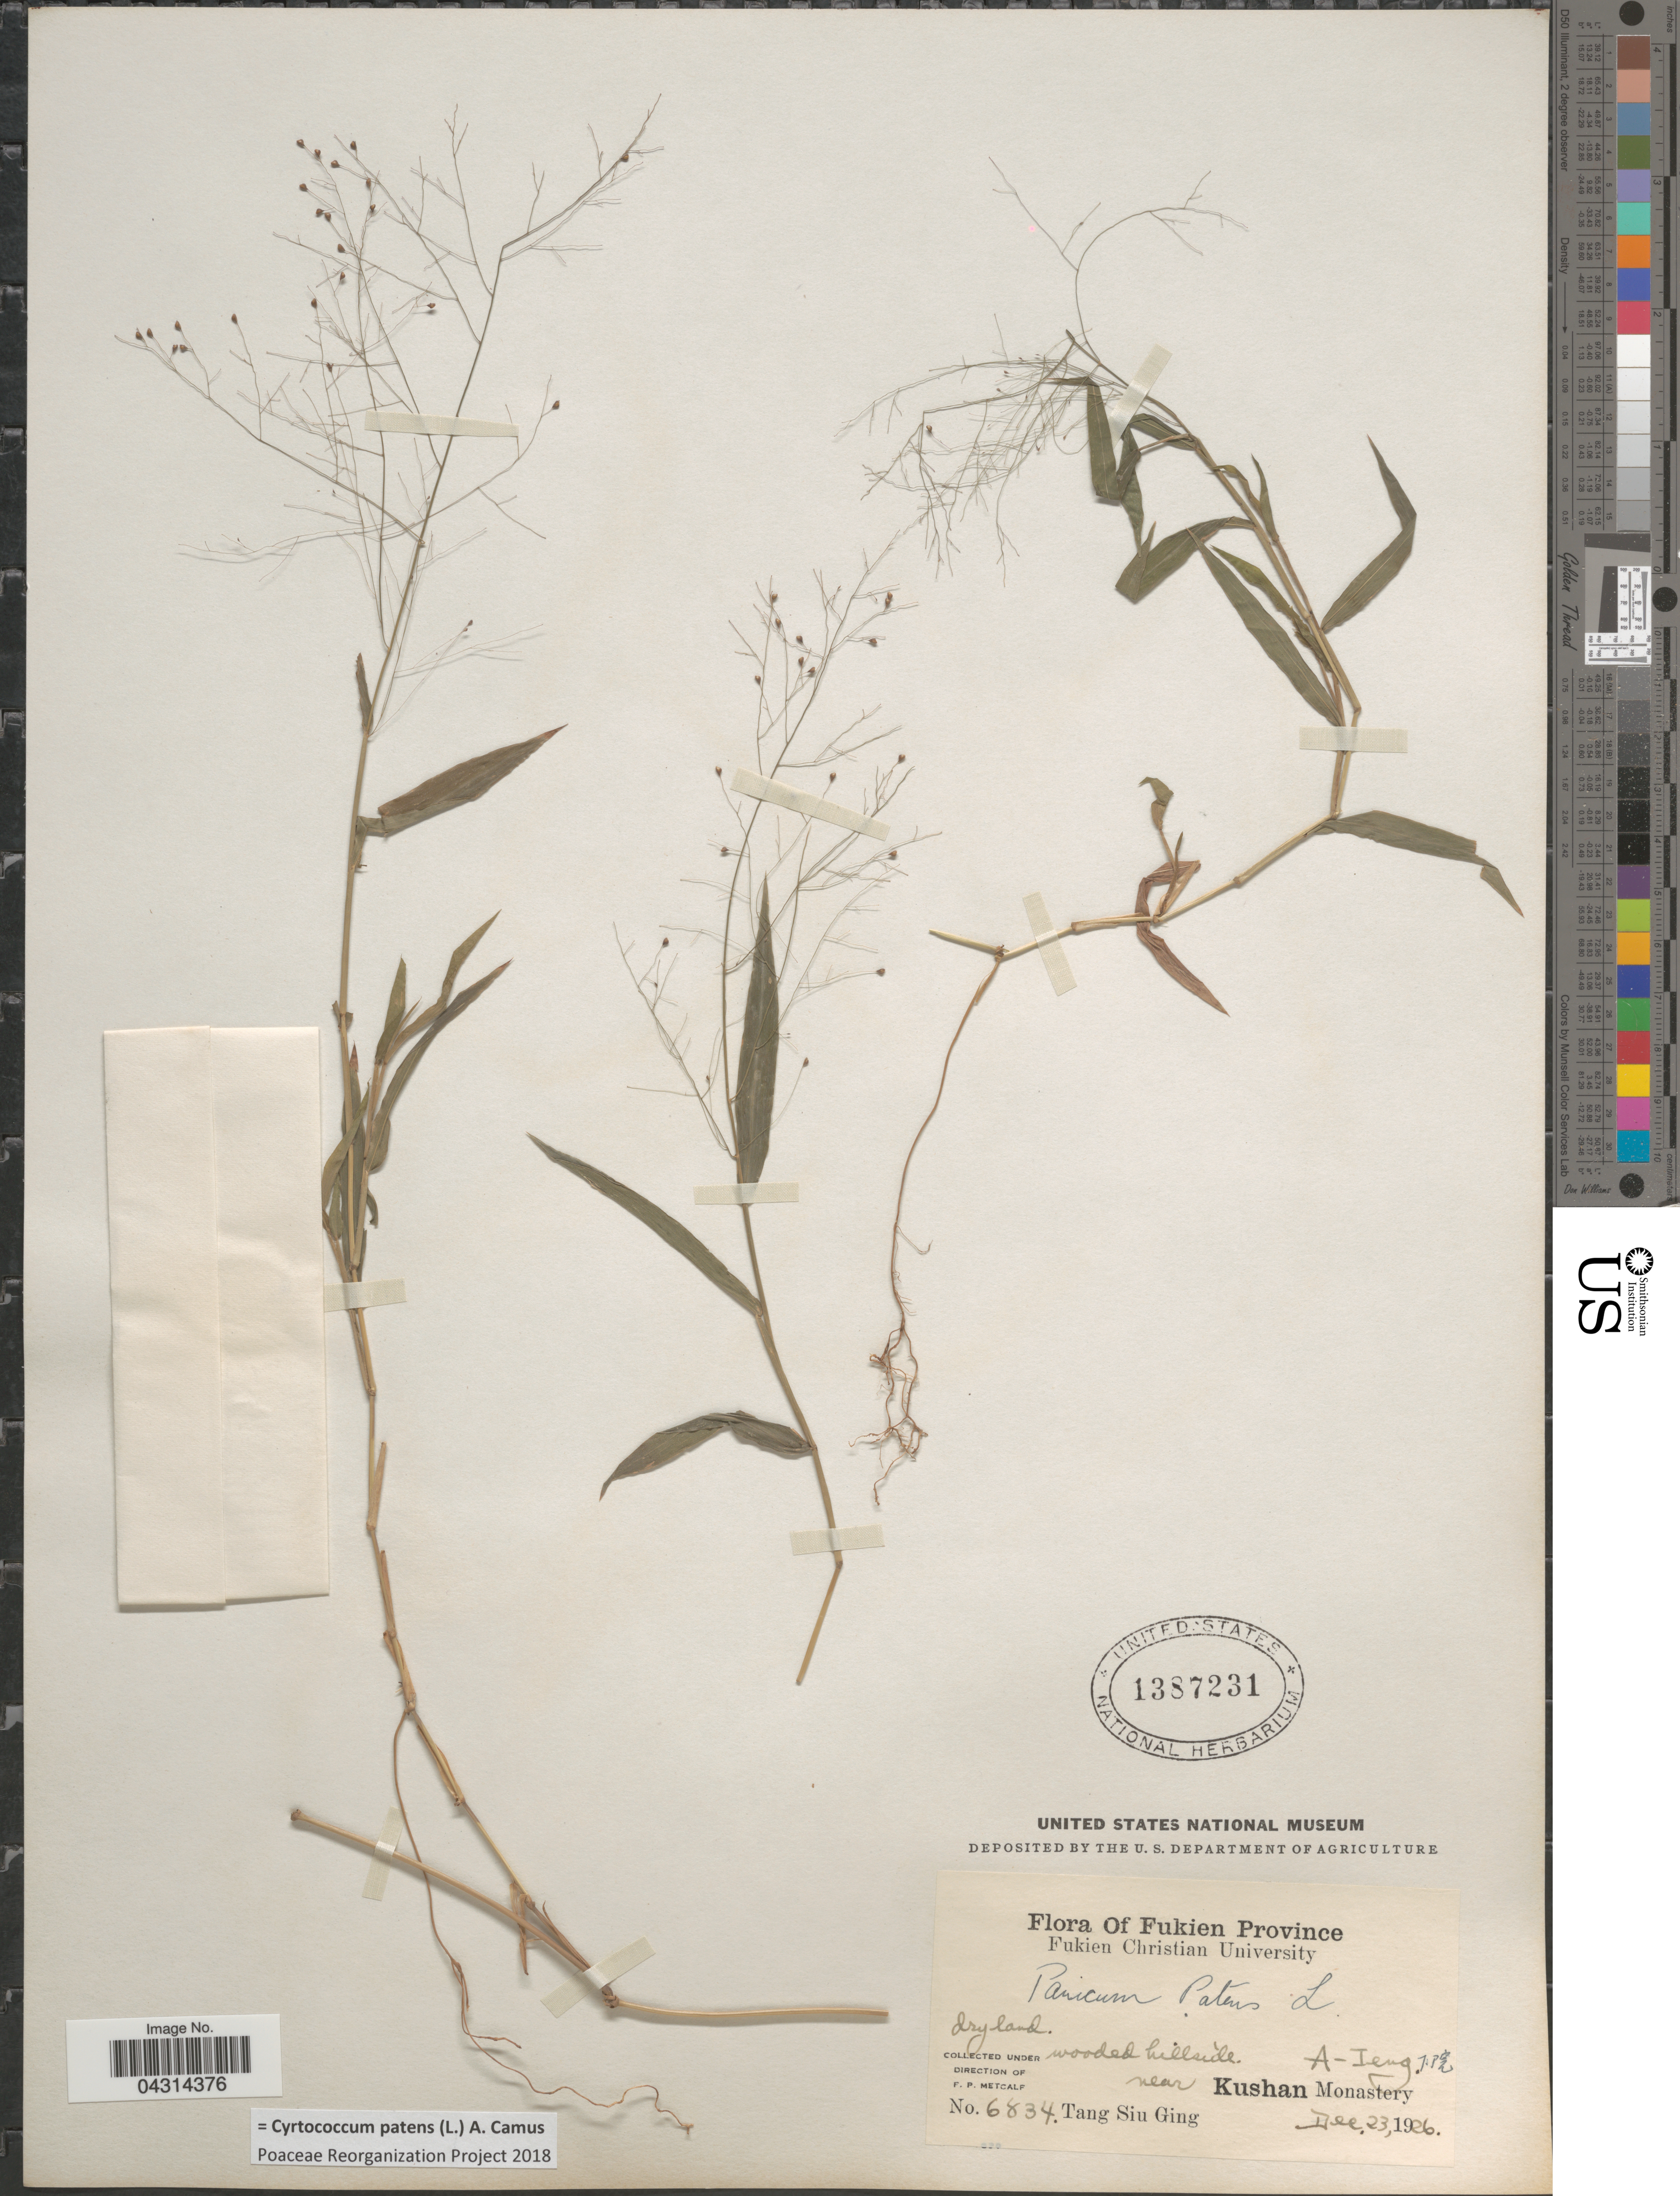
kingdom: Plantae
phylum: Tracheophyta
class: Liliopsida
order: Poales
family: Poaceae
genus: Cyrtococcum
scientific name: Cyrtococcum patens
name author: (L.) A. Camus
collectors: F. Metcalf & T. Ging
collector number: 6834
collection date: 1926-12-23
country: China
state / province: Fujian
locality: Fukien Province. A-Ieng [unsure placement] Near Kushan Monastery.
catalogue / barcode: US 1387231